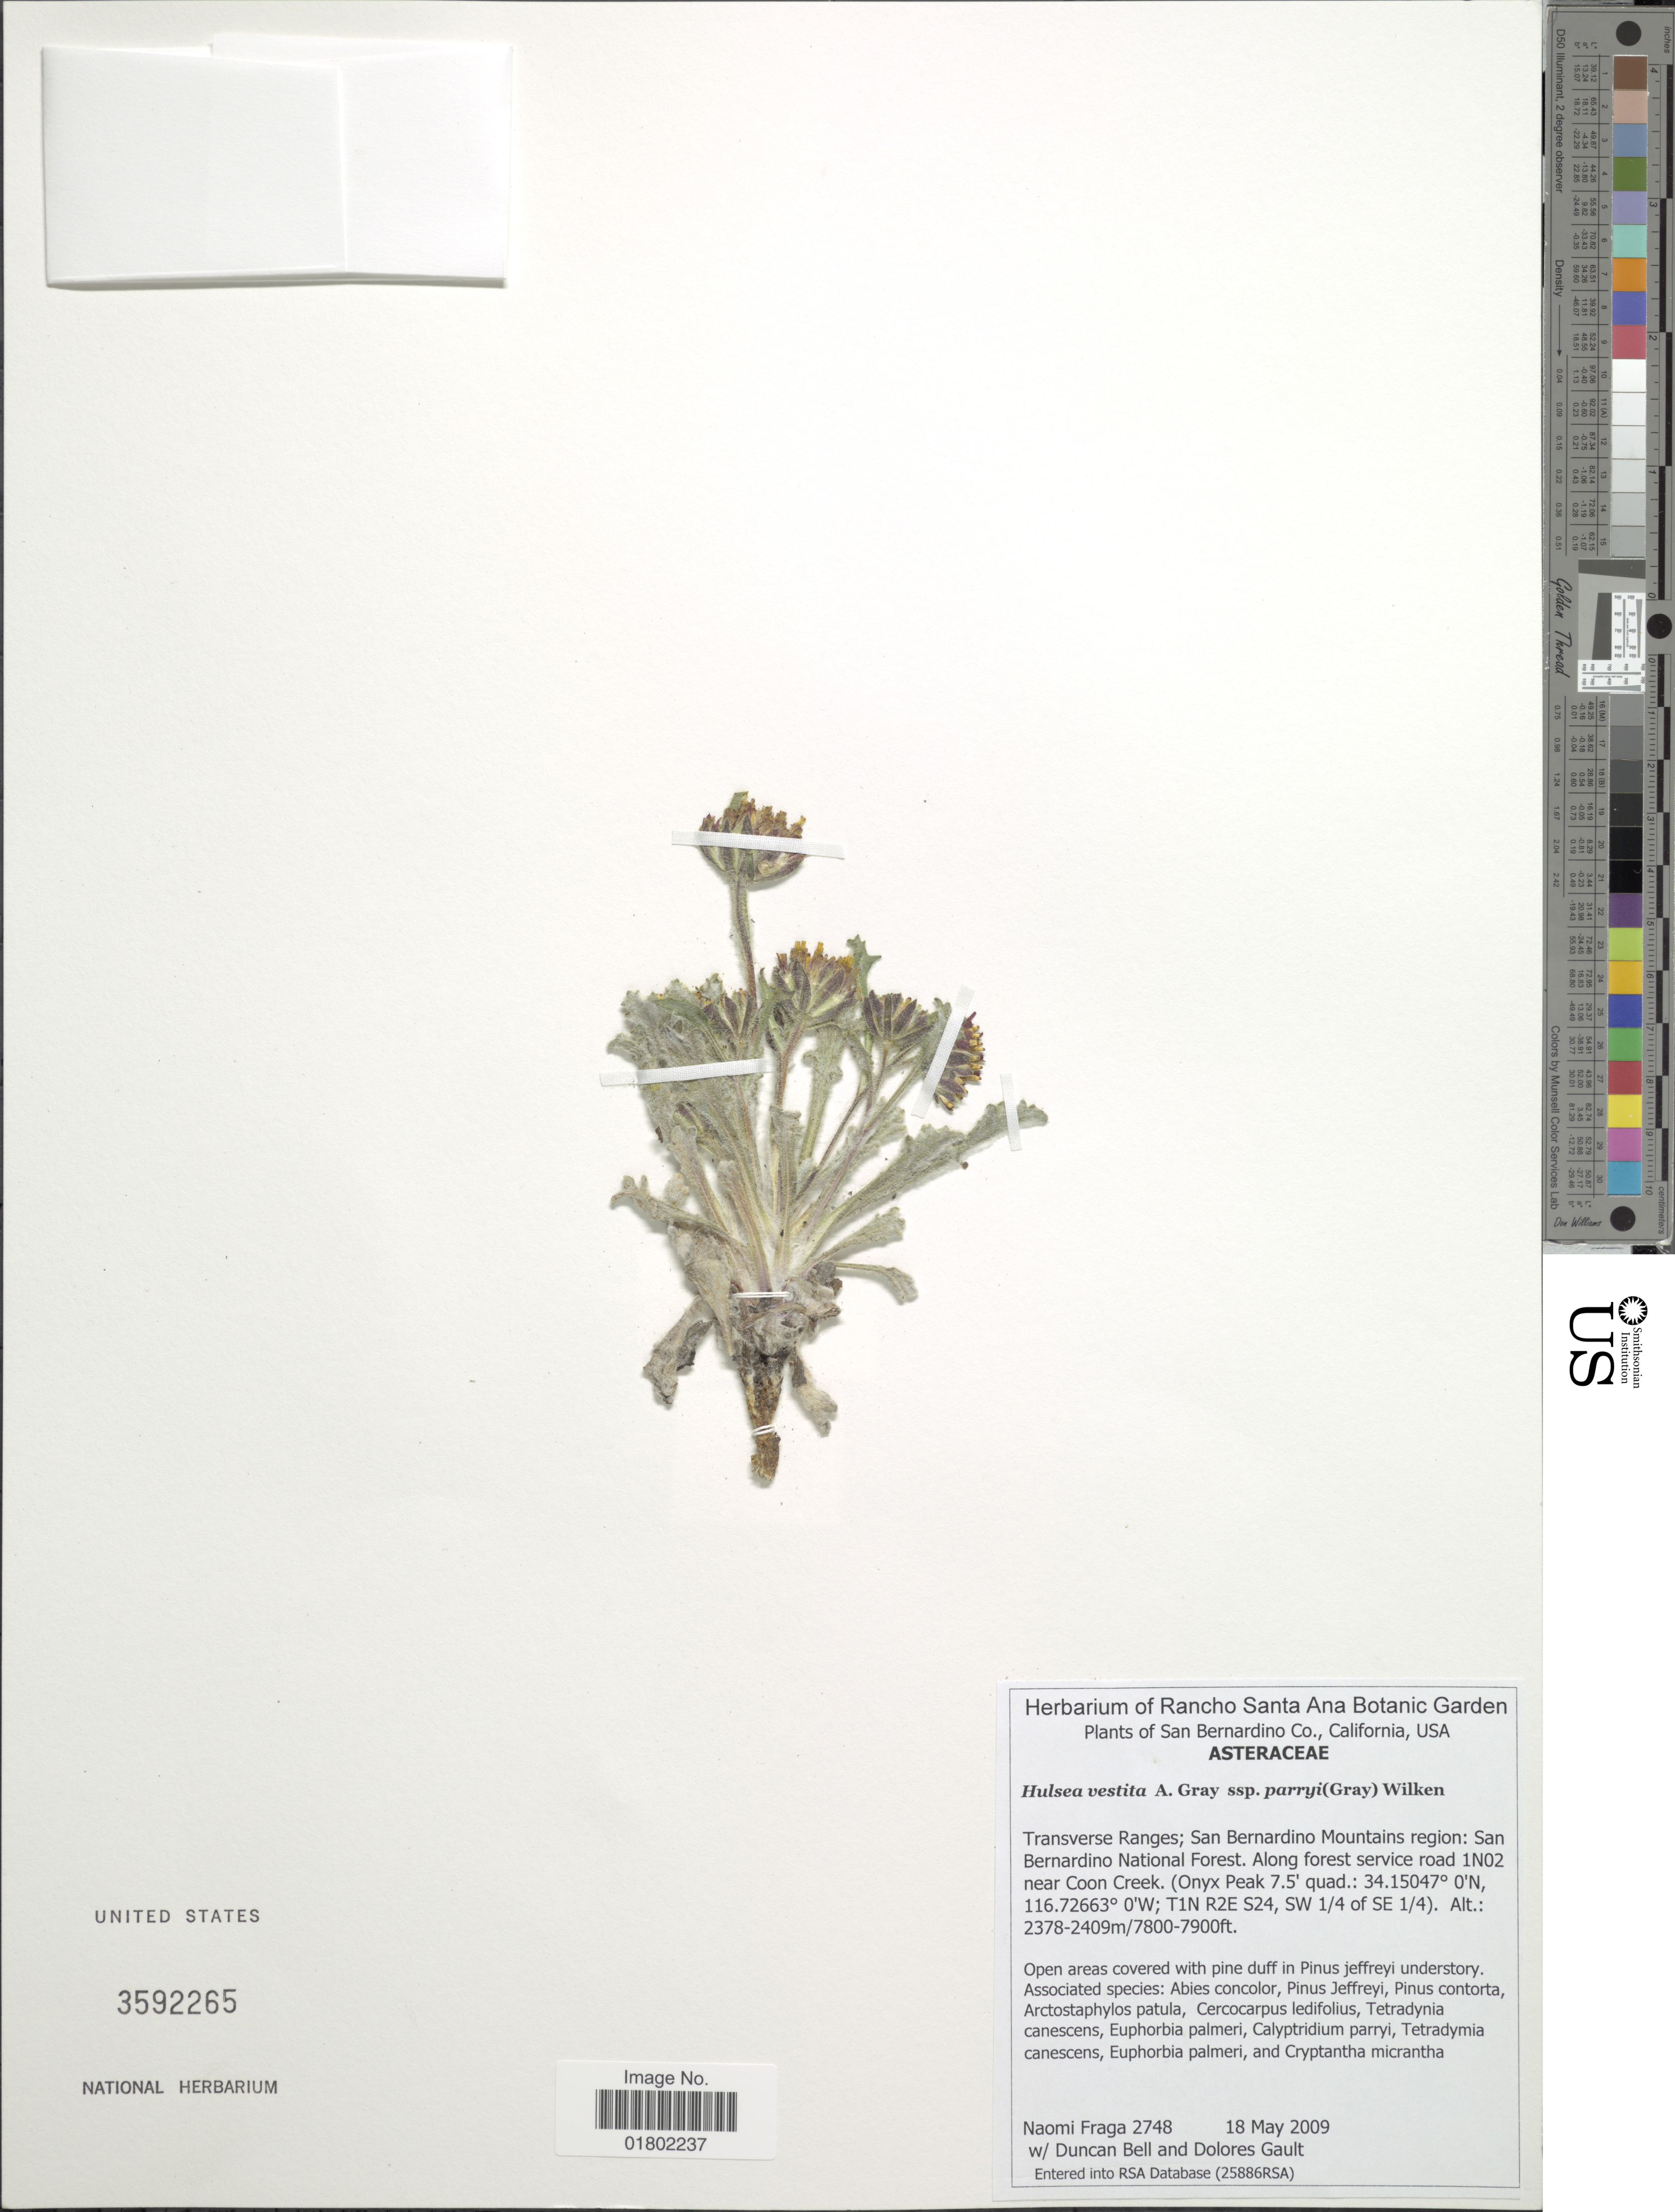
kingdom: Plantae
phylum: Tracheophyta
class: Magnoliopsida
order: Asterales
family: Asteraceae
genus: Hulsea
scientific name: Hulsea vestita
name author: A. Gray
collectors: N. Fraga, D. S. Bell & D. Gault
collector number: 2748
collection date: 2009-05-18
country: United States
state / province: California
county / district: San Bernardino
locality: San Bernardino Co., Transverse Ranges, San Bernardino Mountains region, San Bernardino National Forest, aking forest service road 1N02 near Coon Creek, T1N R2E S24, SW 1/4 of SE 1/4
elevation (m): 2377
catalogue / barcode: US 3592265